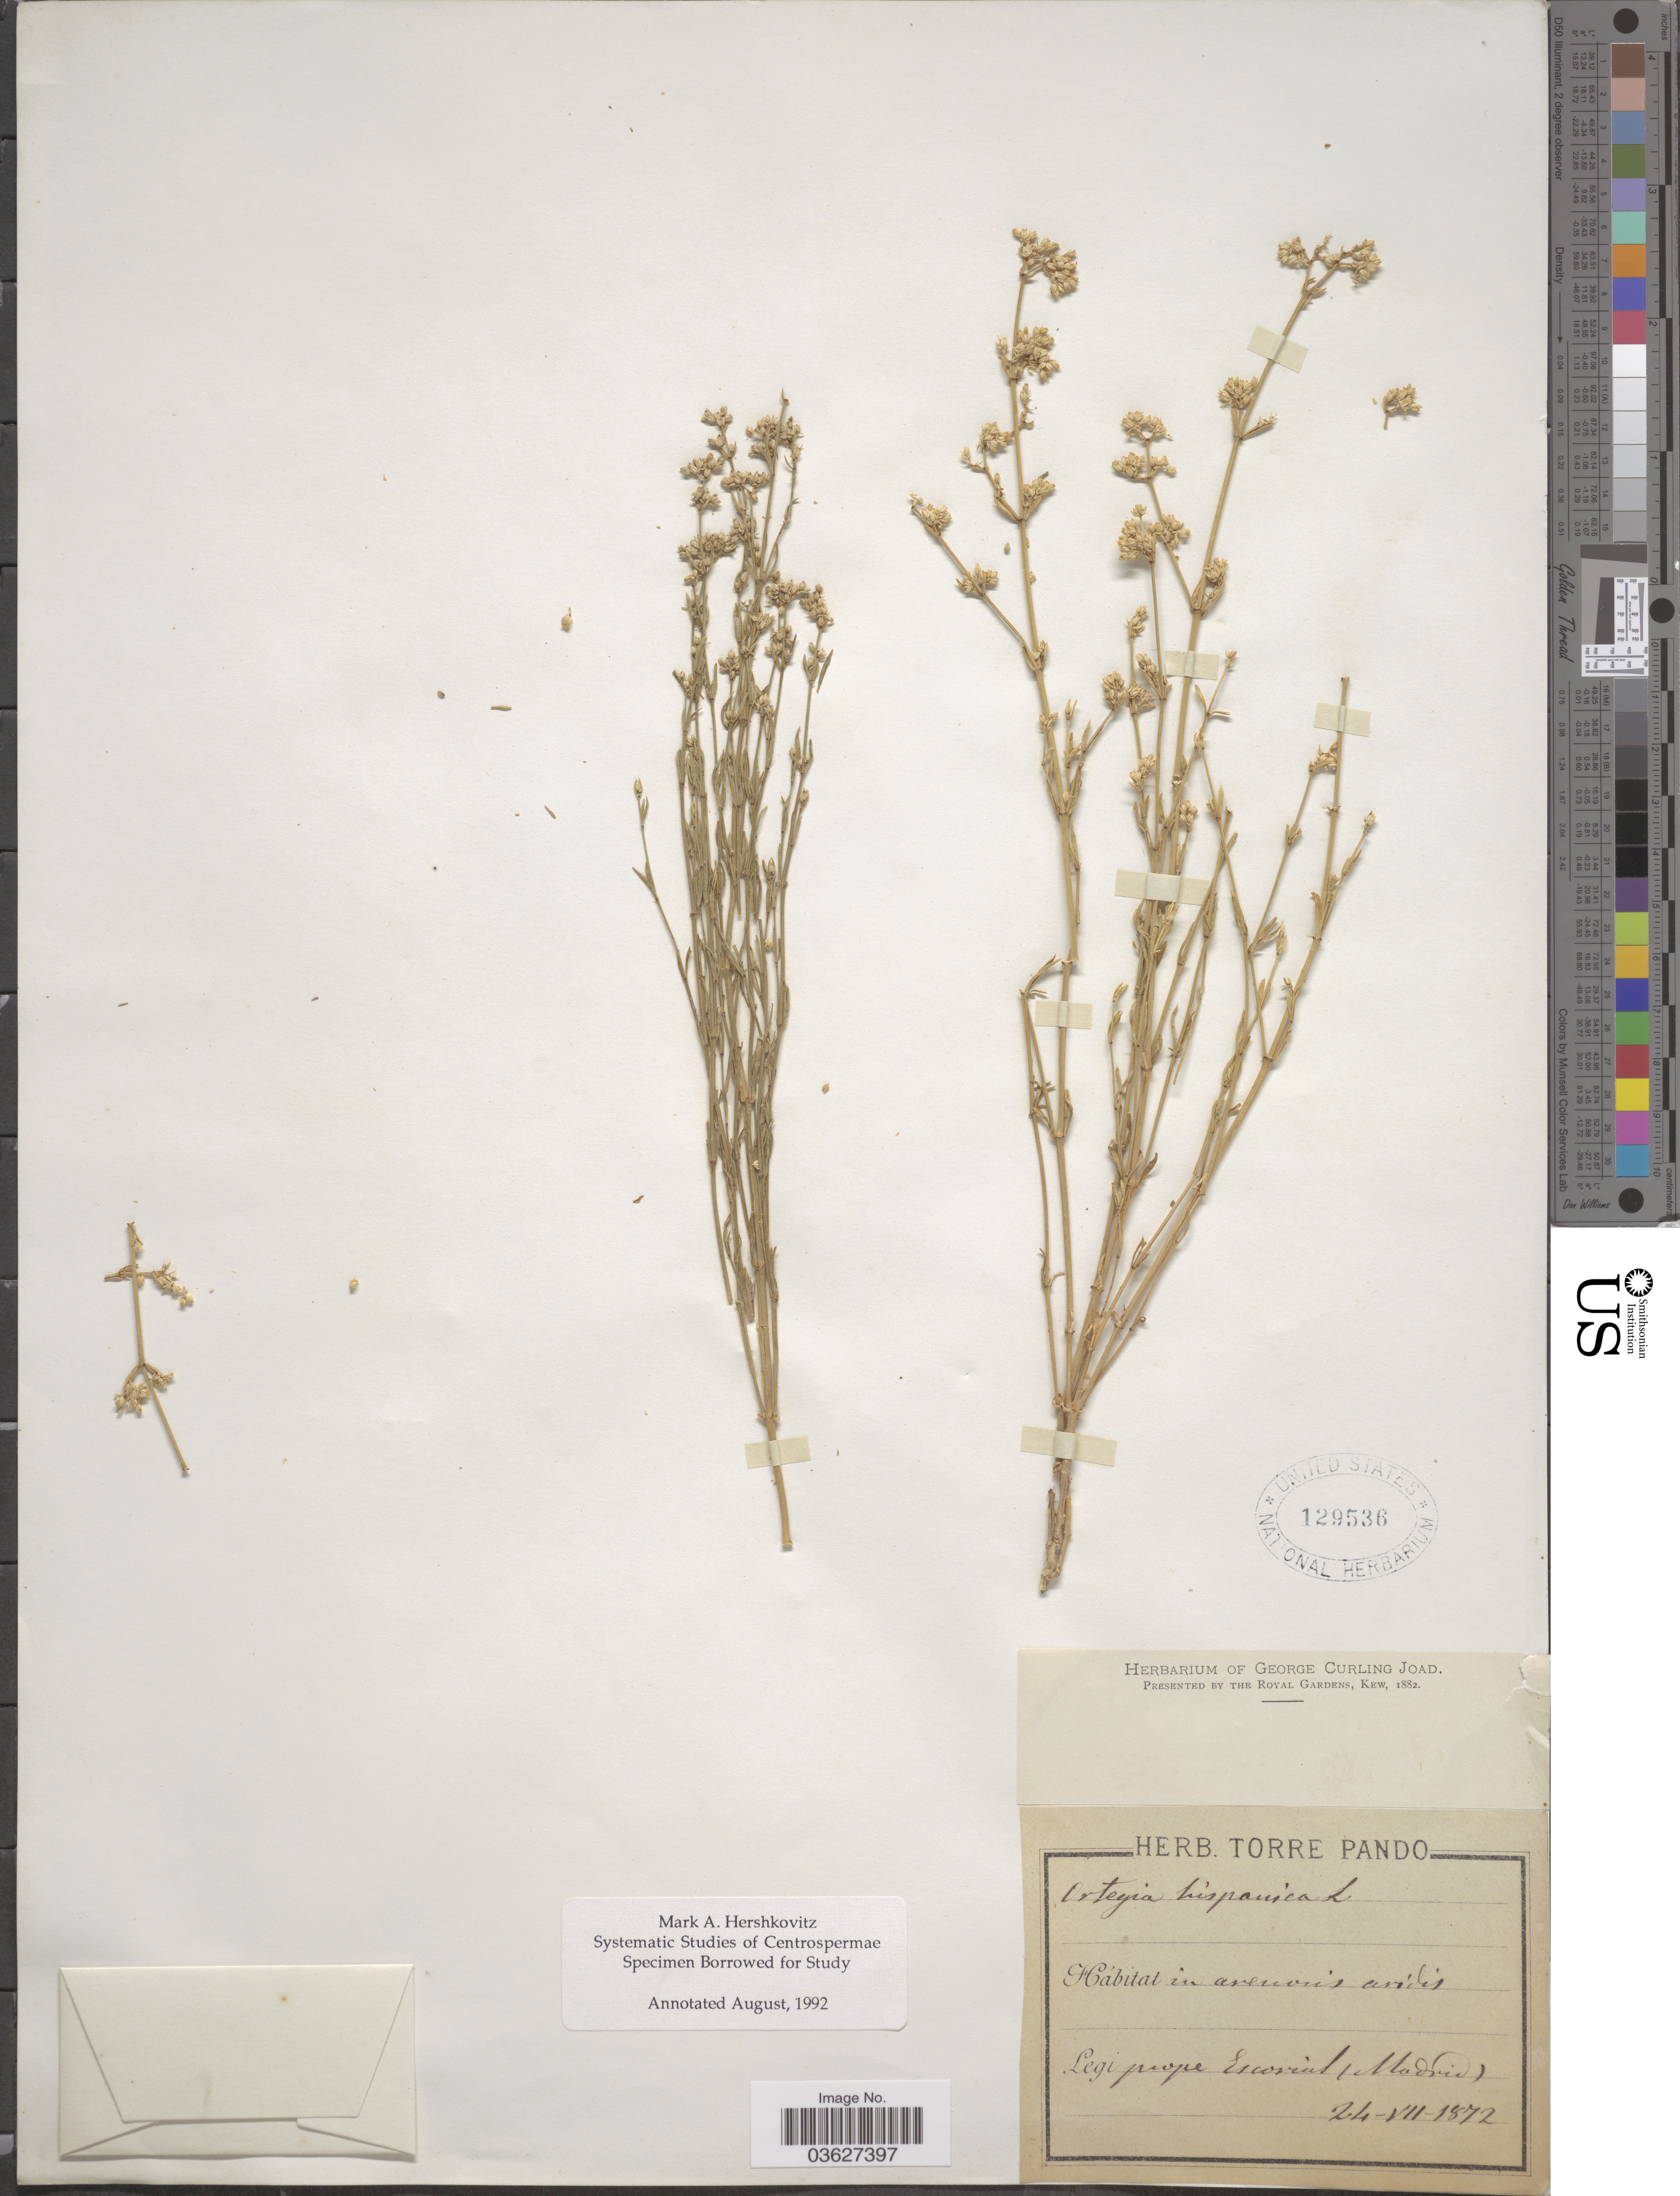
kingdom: Plantae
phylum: Tracheophyta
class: Magnoliopsida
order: Caryophyllales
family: Caryophyllaceae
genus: Ortega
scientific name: Ortega sp.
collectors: ex herb. Torre Pando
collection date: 1872-07-24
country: Spain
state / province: Madrid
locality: Prope Escorial.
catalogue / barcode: US 129536